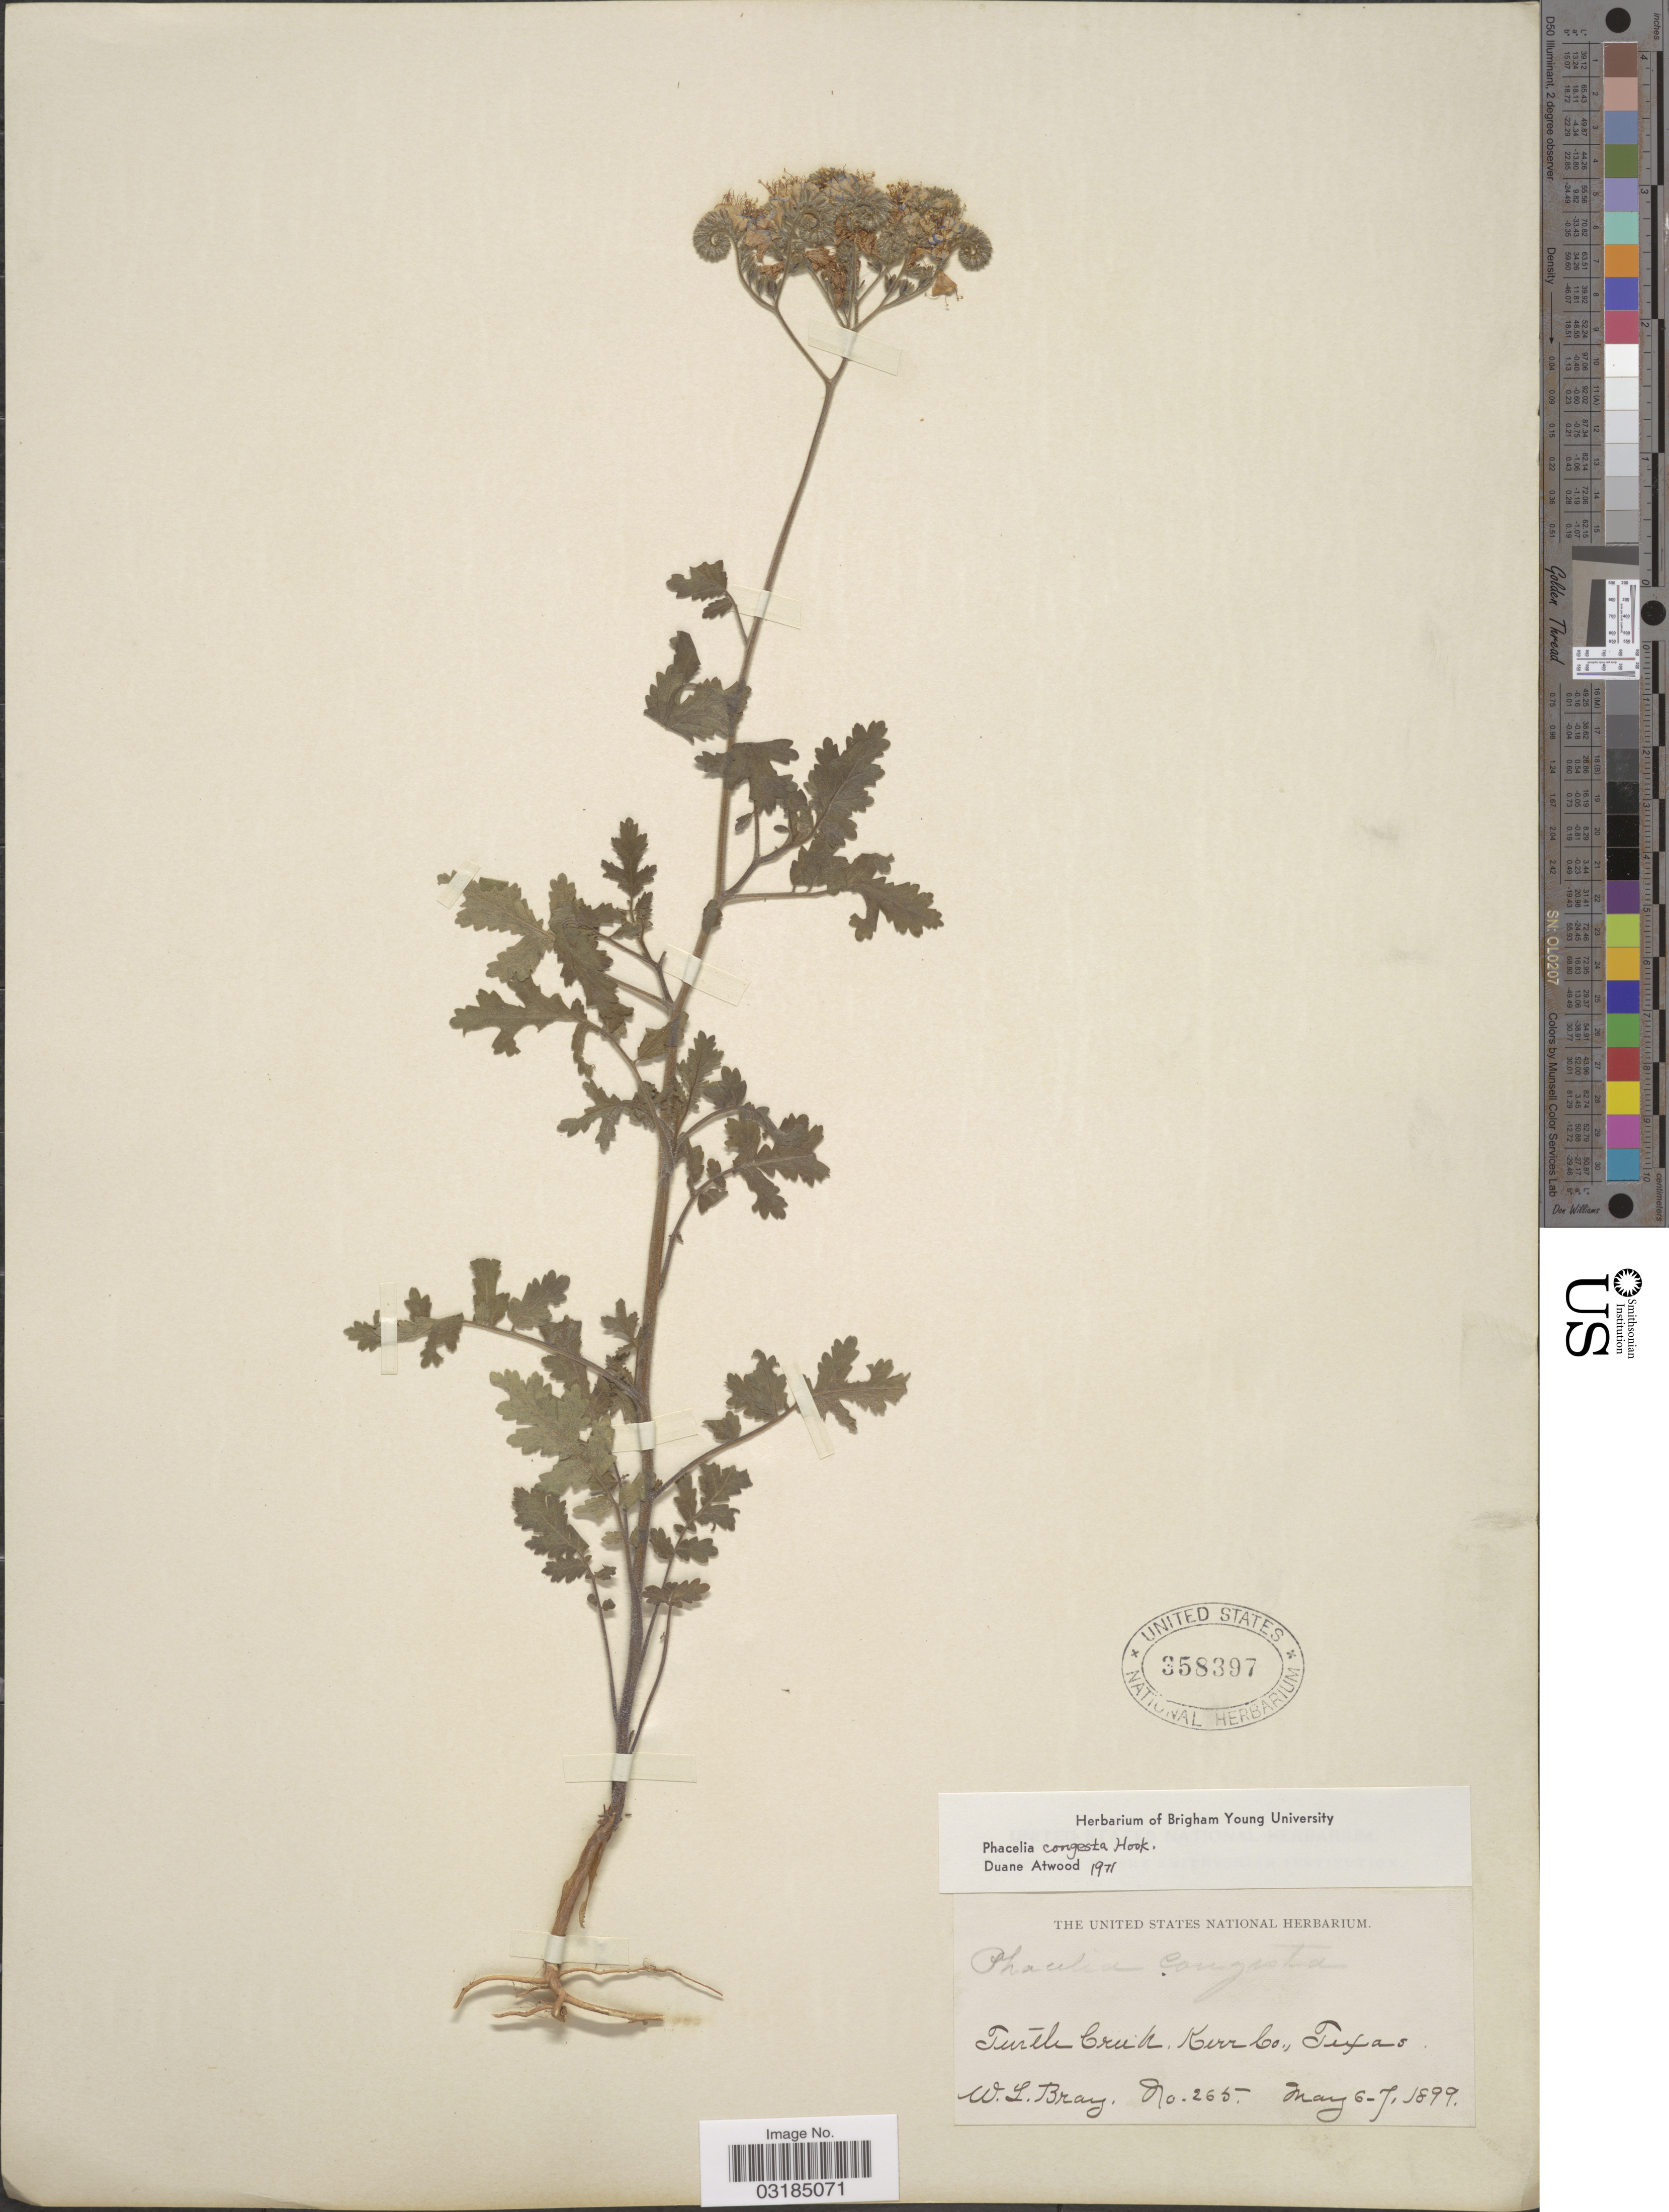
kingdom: Plantae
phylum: Tracheophyta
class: Magnoliopsida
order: Boraginales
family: Hydrophyllaceae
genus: Phacelia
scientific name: Phacelia congesta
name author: Hook.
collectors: W. L. Bray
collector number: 265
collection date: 1899-05-06/1899-05-07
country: United States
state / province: Texas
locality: Turtle Creek, Kerr Co.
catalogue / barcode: US 358397